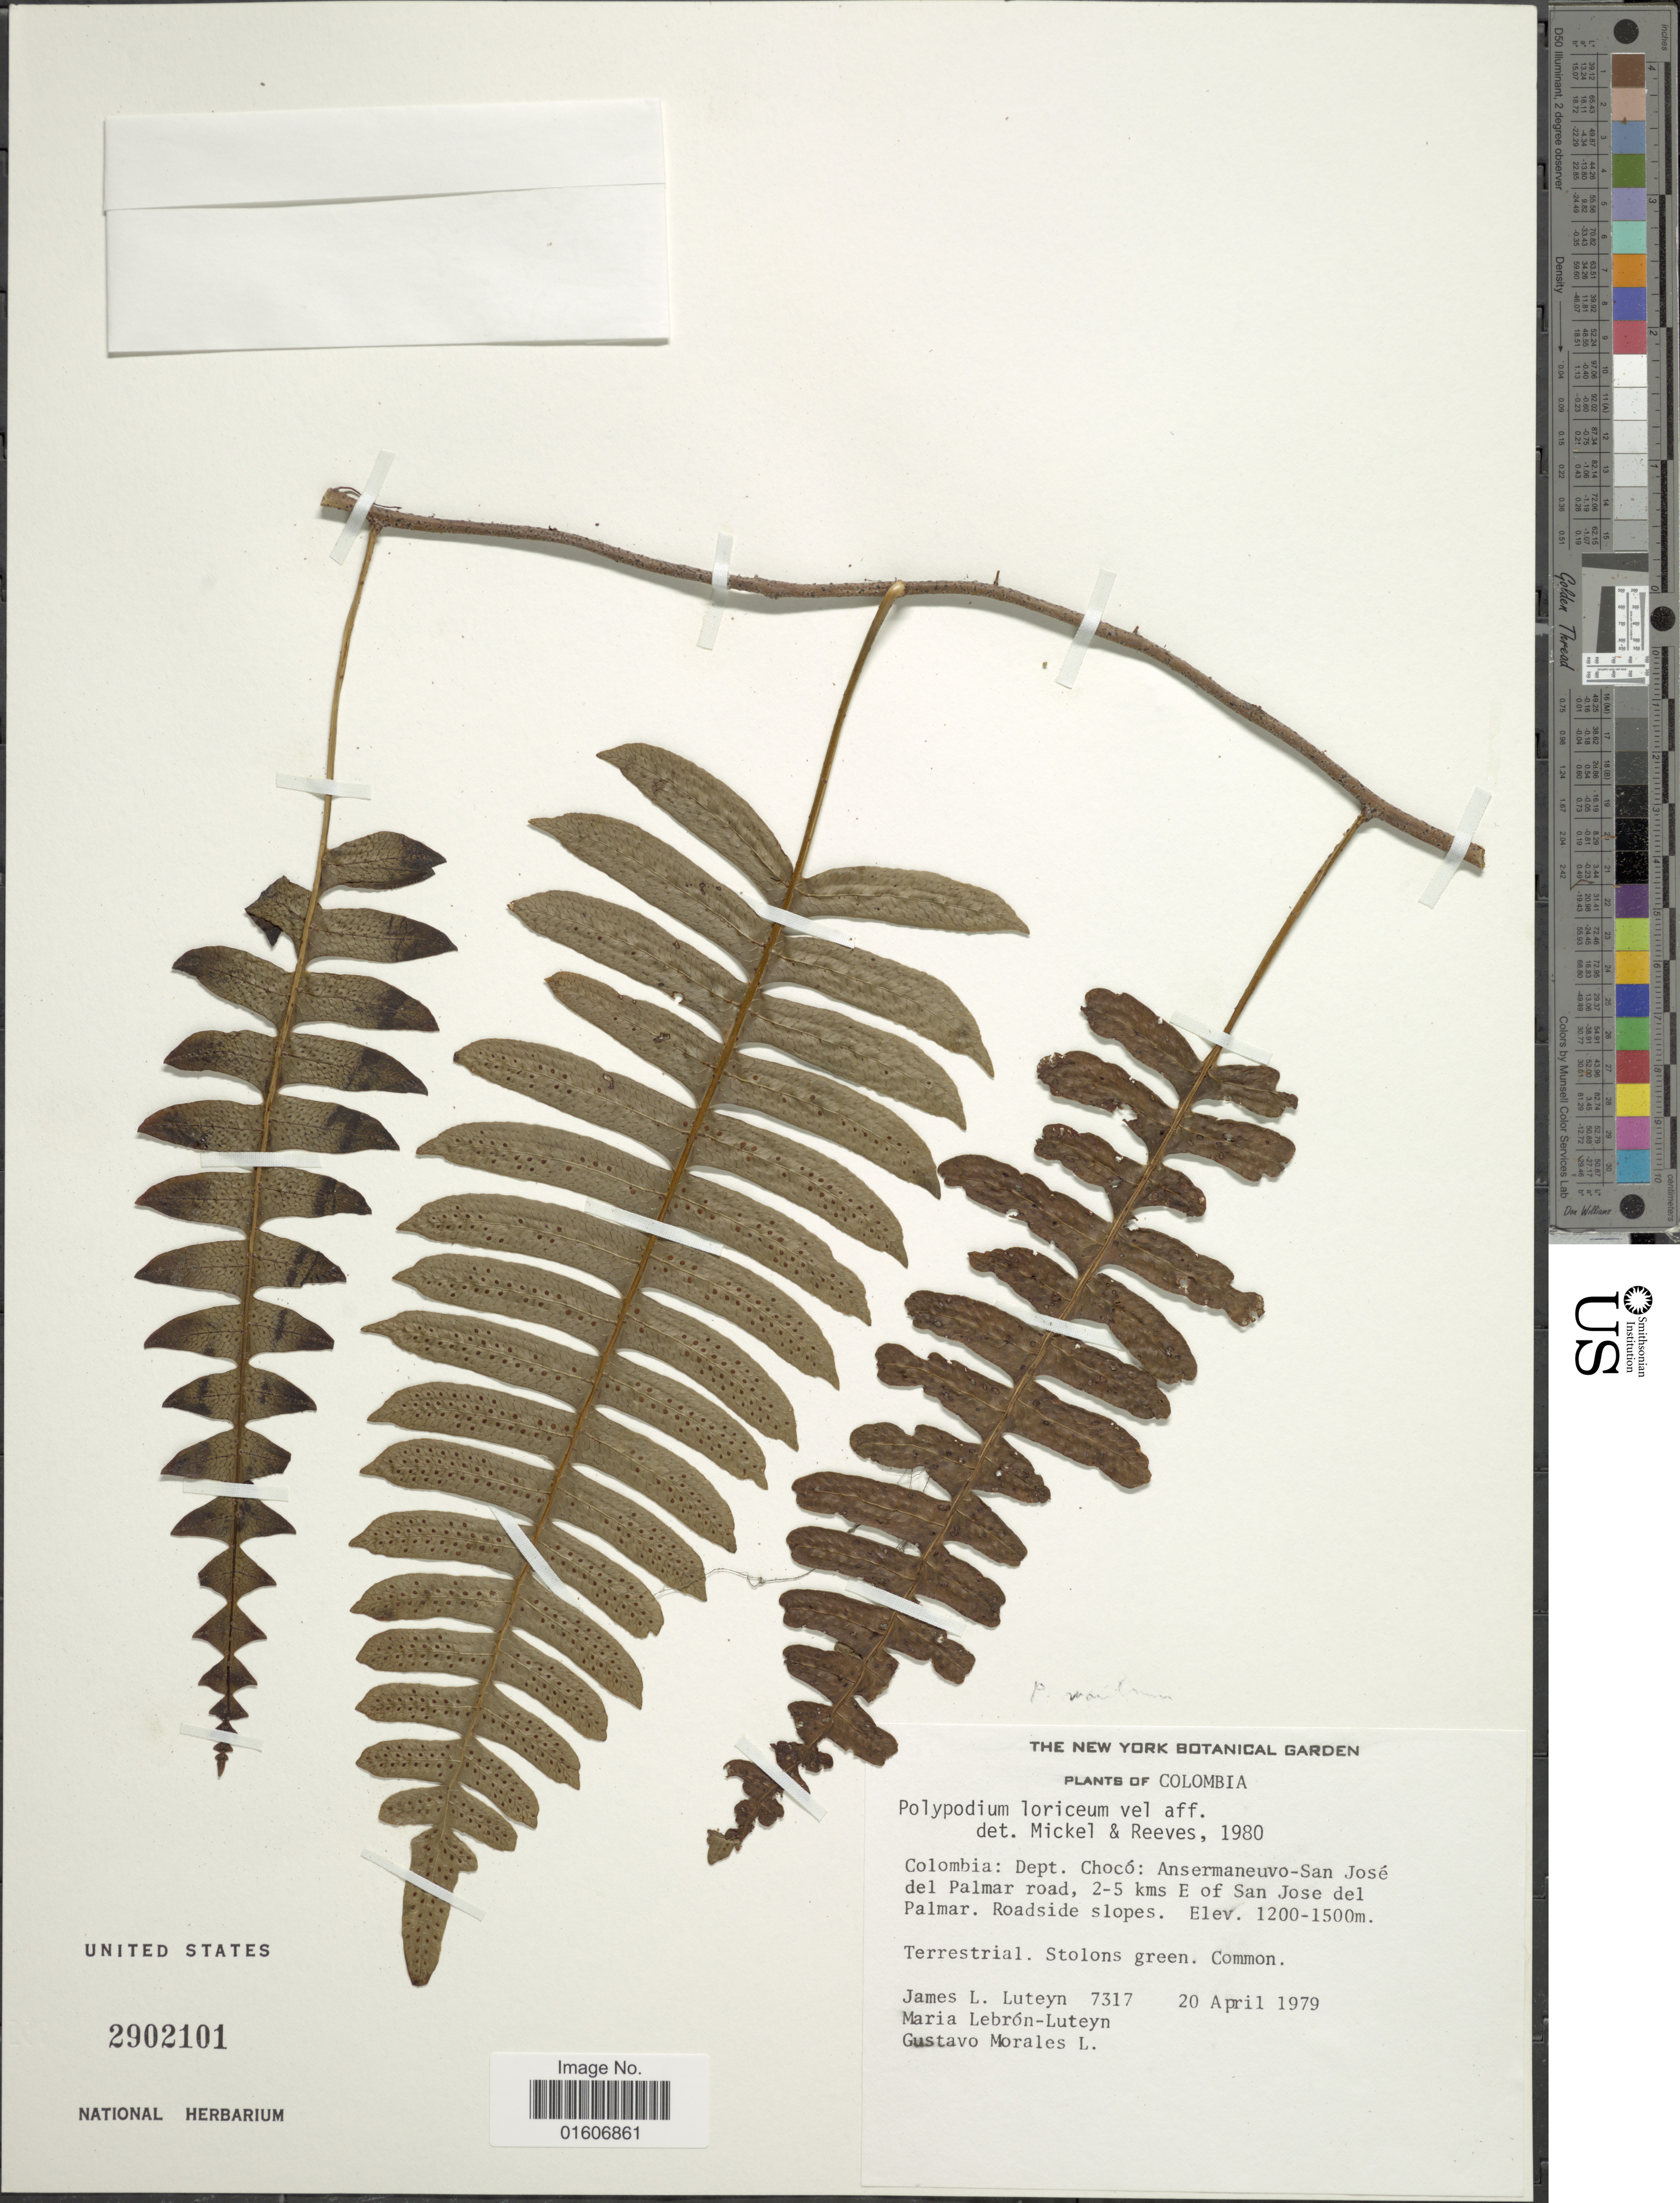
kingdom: Plantae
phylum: Tracheophyta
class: Polypodiopsida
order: Polypodiales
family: Polypodiaceae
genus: Serpocaulon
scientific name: Serpocaulon maritimum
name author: (Hieron.) A.R. Sm.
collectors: J. L. Luteyn, M. L. Lebrón-Luteyn & G. Morales L.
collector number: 7317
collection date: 1979-04-20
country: Colombia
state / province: Chocó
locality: Dept. Chocó: Ansermaneuvo-San José del Palmar road, 2-5 kms E of San Jose del Palmar. Roadside slopes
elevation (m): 1200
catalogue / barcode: US 2902101